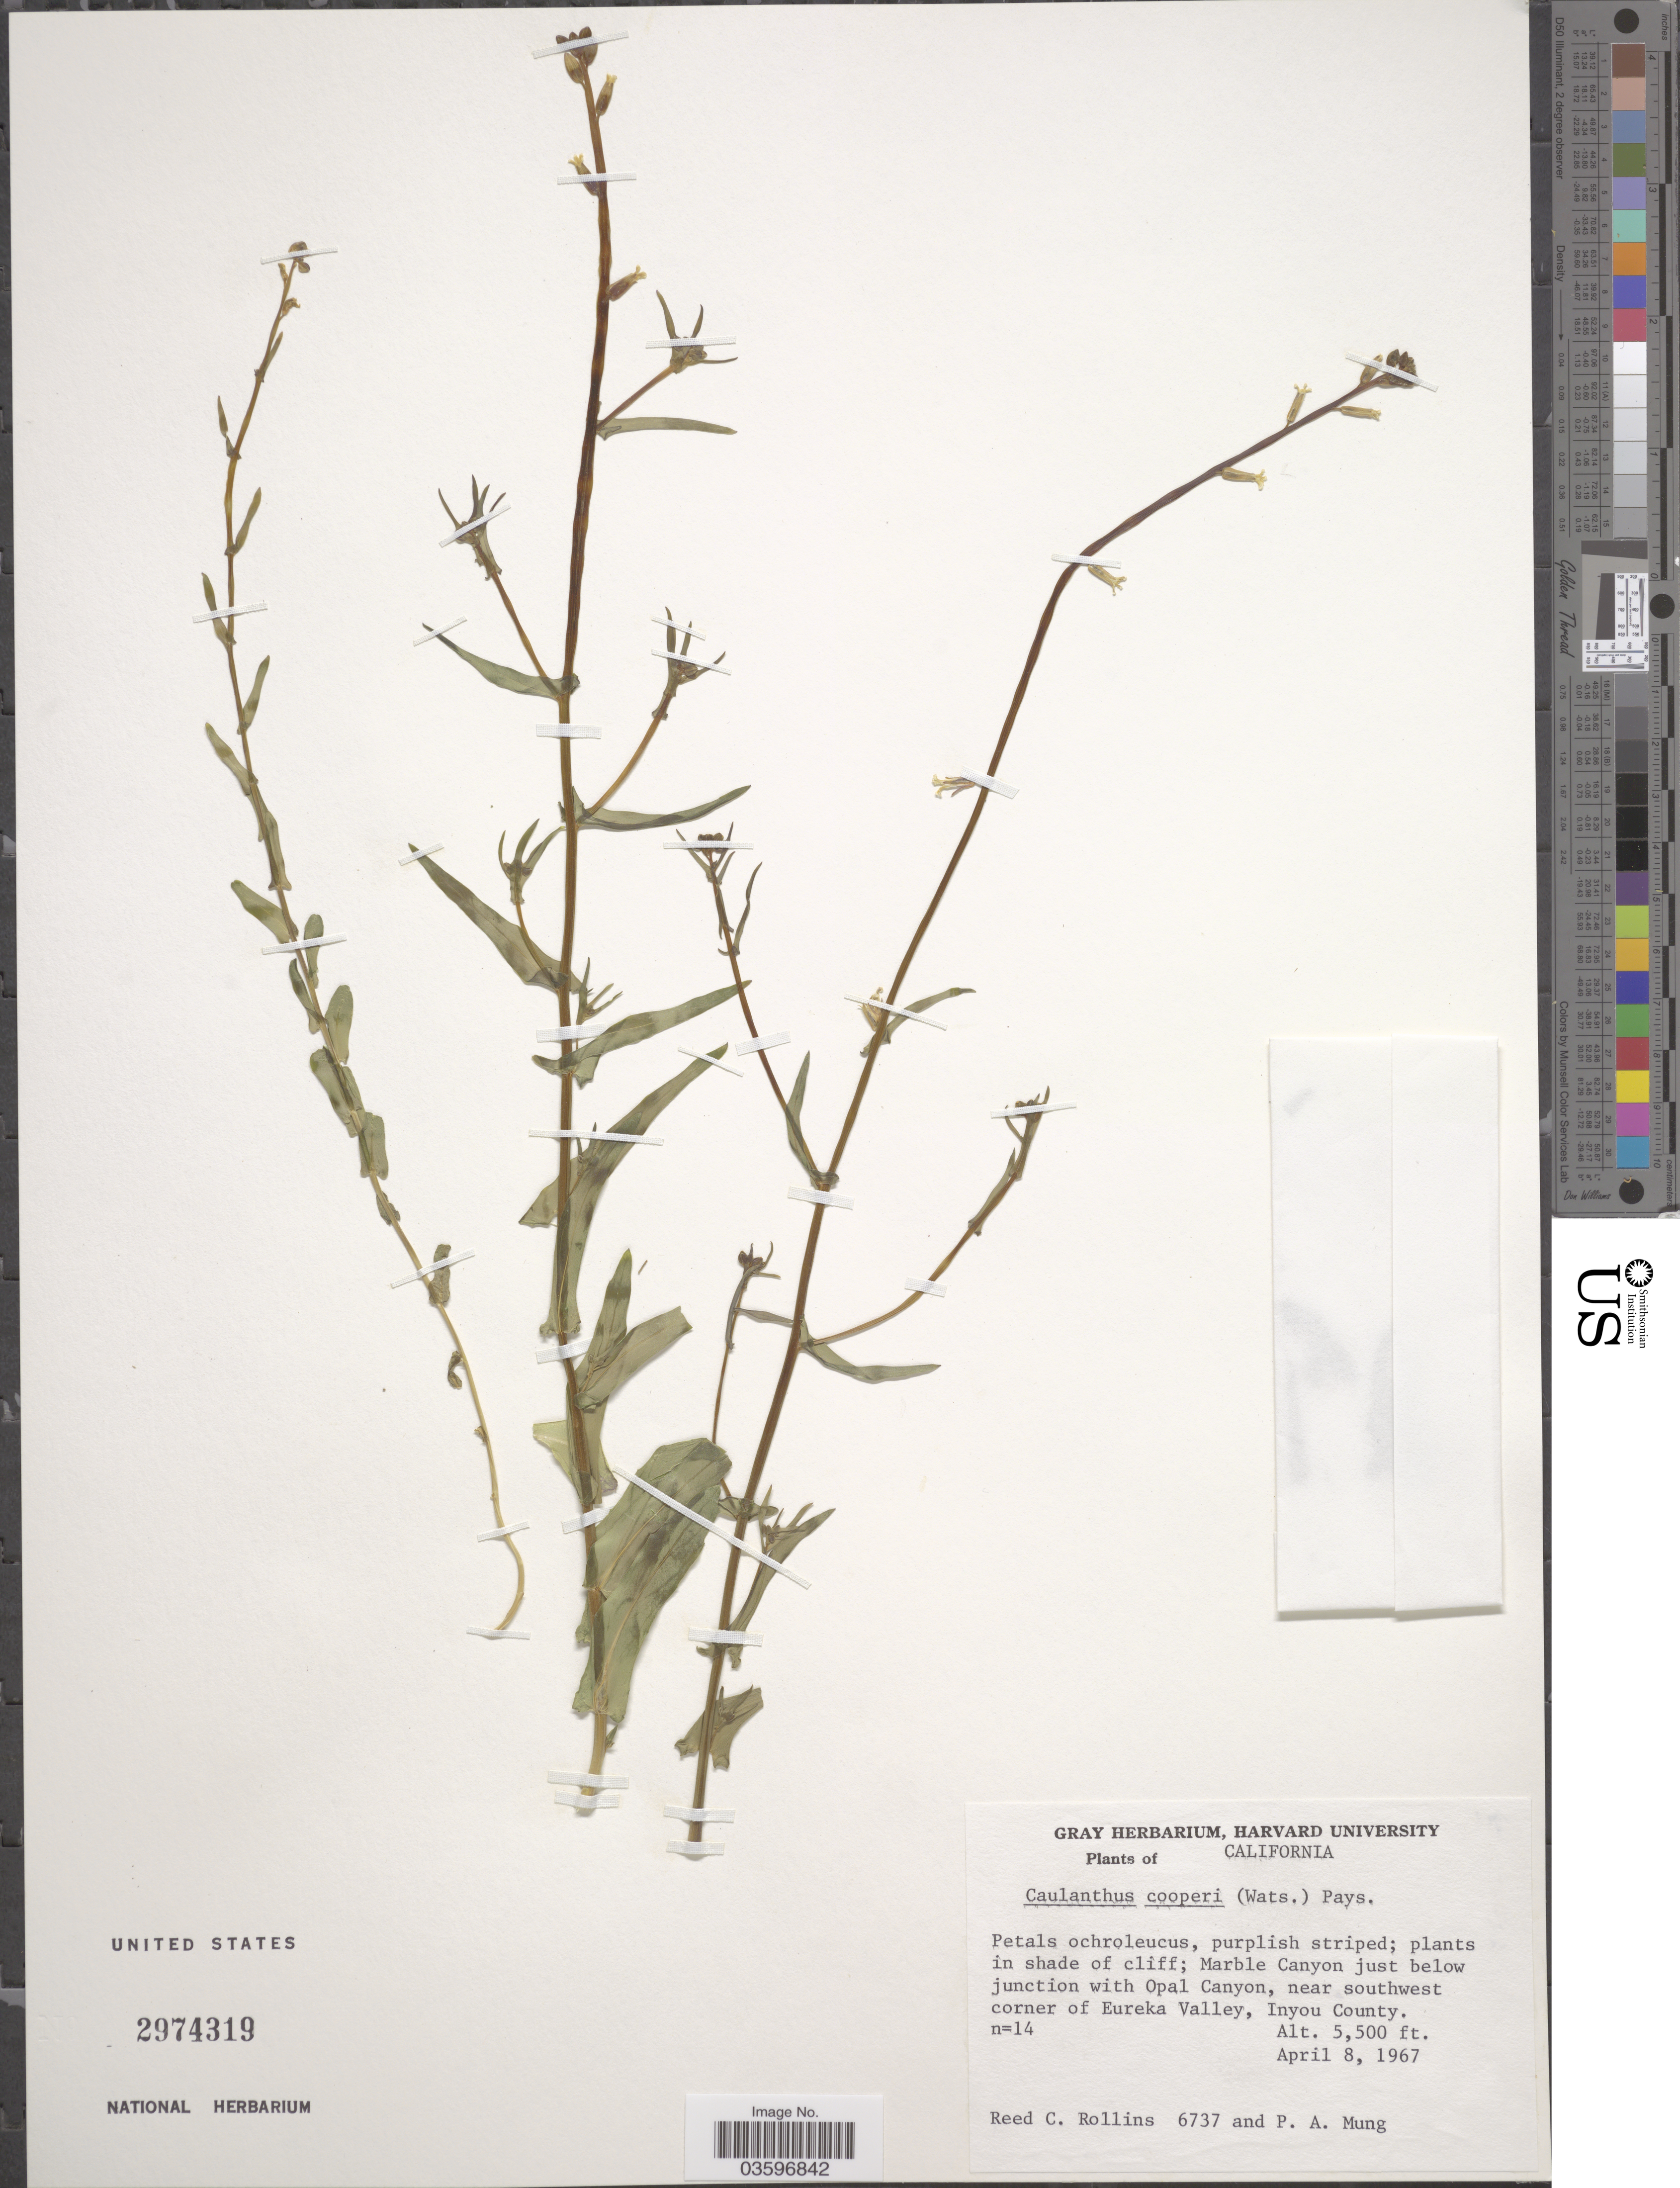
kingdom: Plantae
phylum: Tracheophyta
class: Magnoliopsida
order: Brassicales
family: Brassicaceae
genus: Caulanthus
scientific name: Caulanthus cooperi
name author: (S. Watson) Payson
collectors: R. C. Rollins & P. Mung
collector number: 6737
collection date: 1967-04-08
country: United States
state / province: California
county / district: Inyo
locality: Marble Canyon just below junction with Opal Canyon, near southwest corner of Eureka Valley, Inyou County.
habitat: plants in shade of cliff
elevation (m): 1676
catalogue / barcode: US 2974319